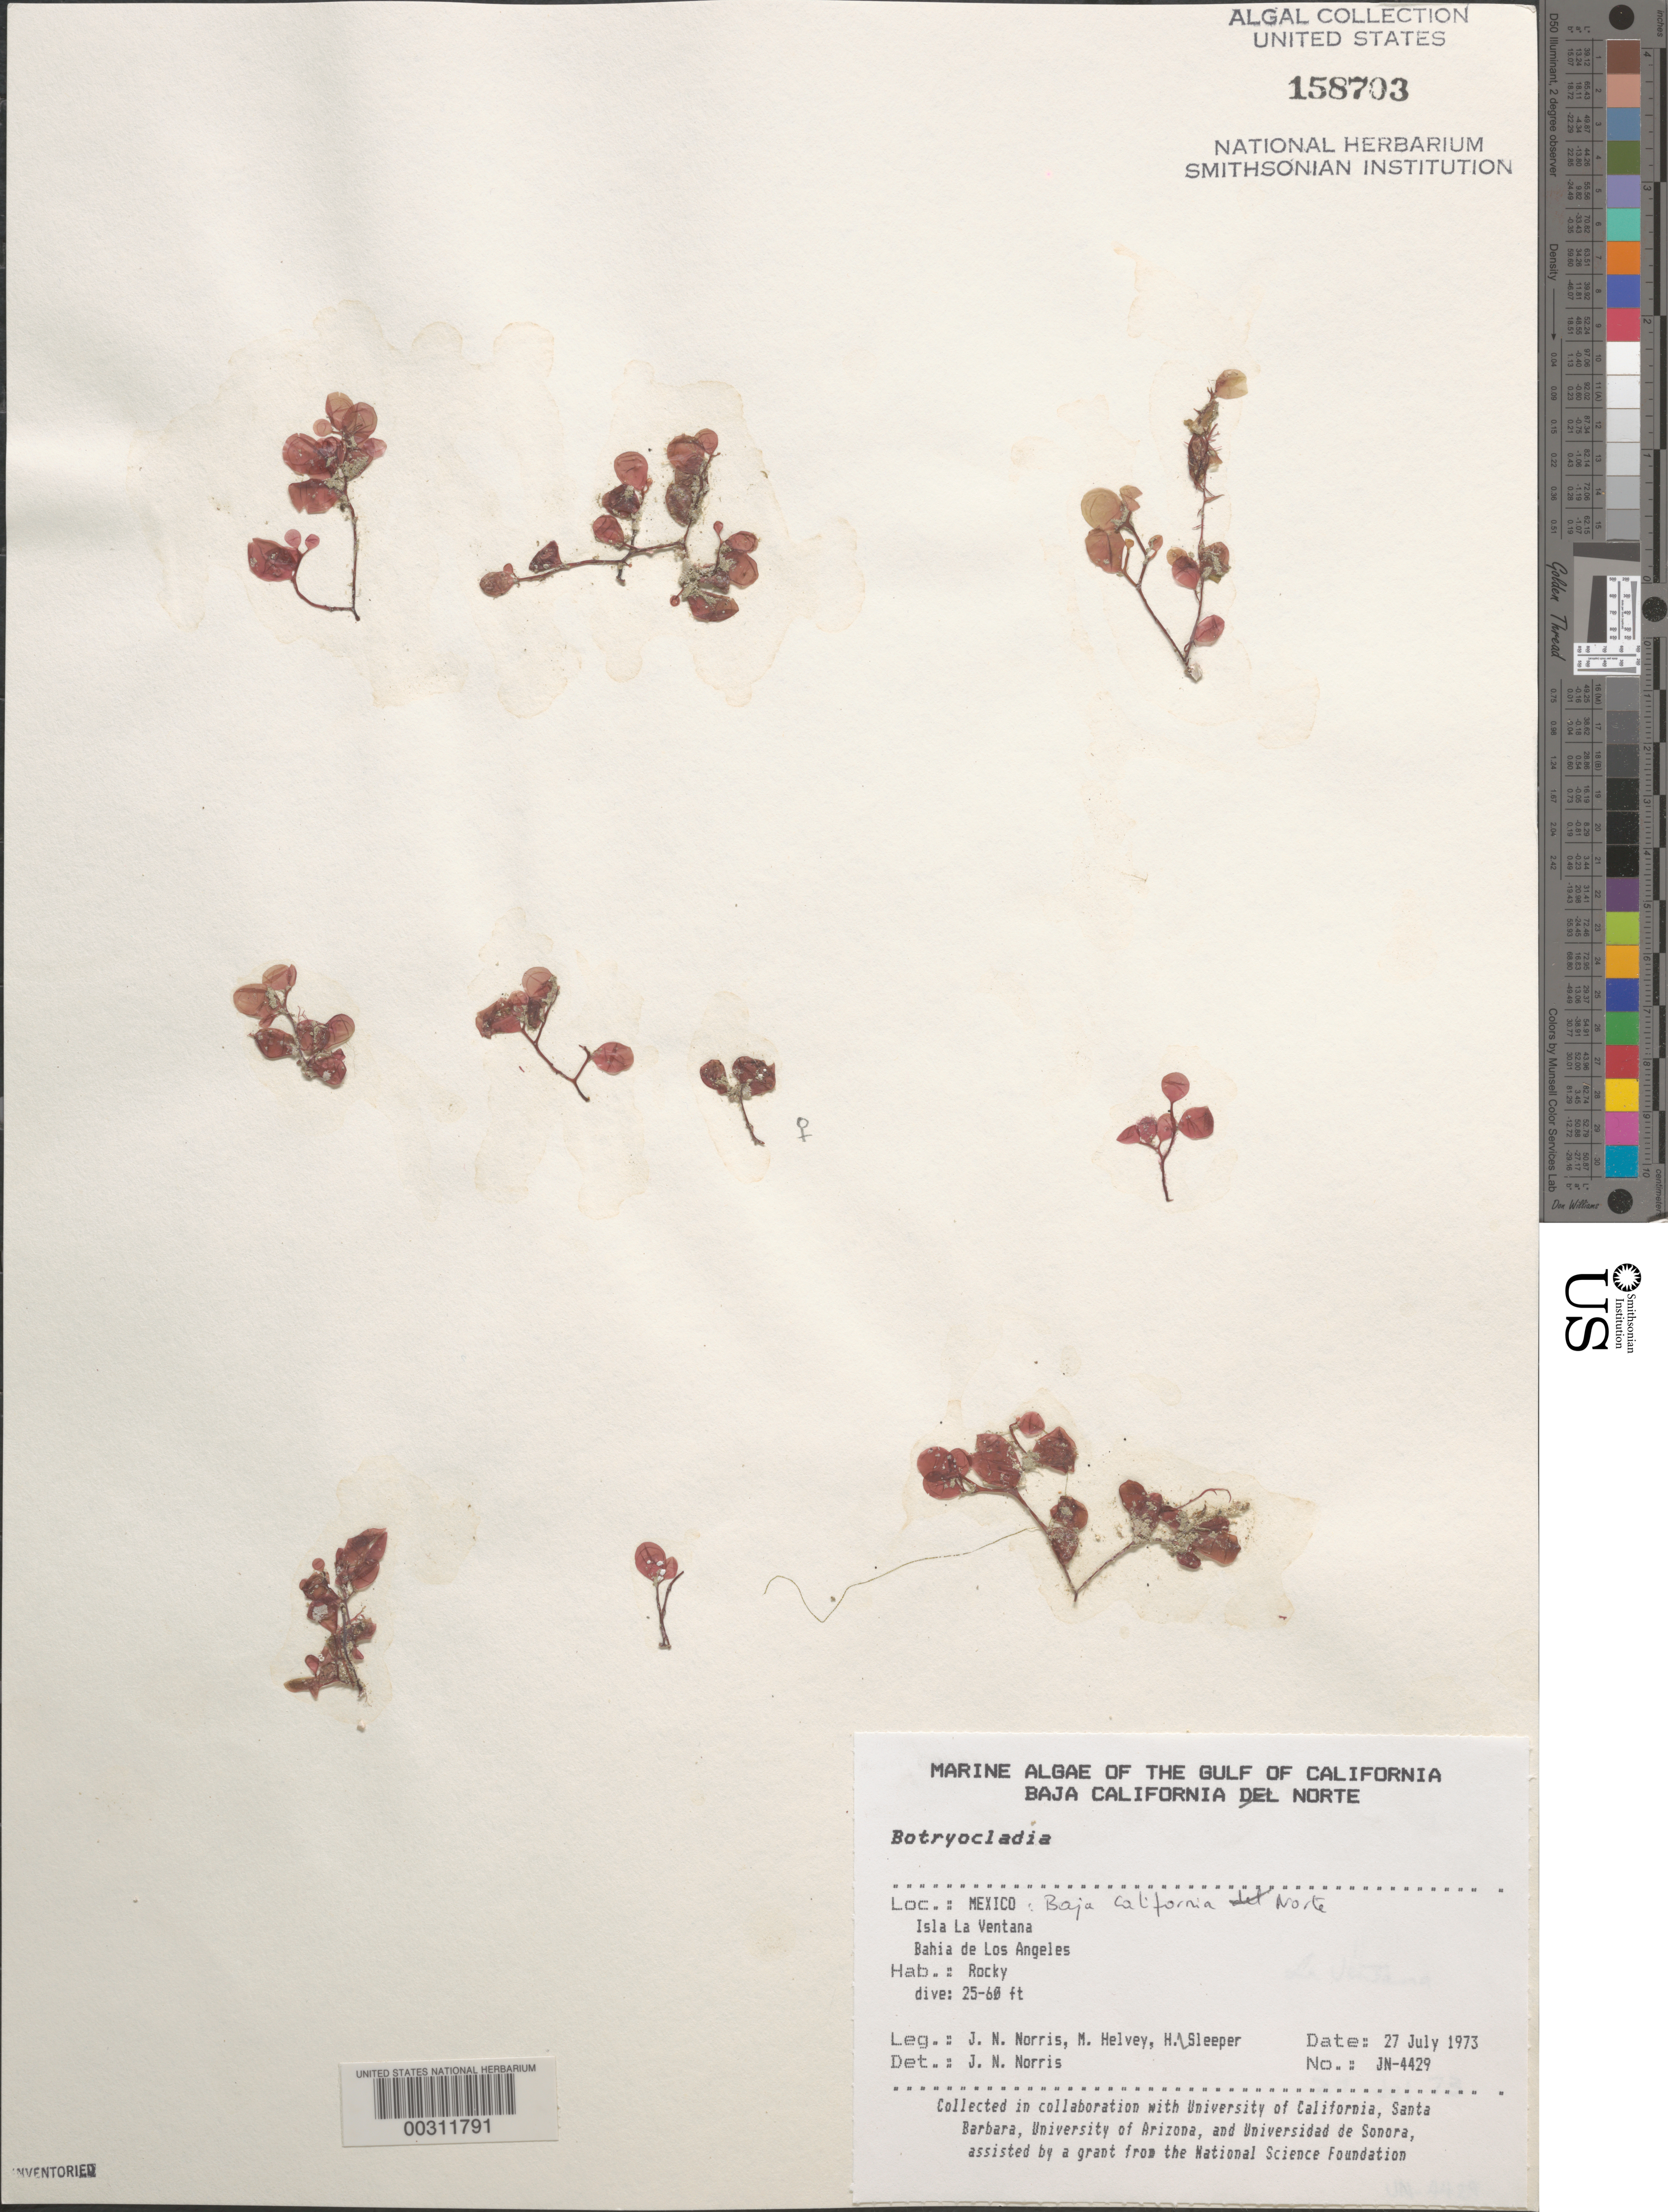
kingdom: Plantae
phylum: Rhodophyta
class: Florideophyceae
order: Rhodymeniales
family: Rhodymeniaceae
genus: Botryocladia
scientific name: Botryocladia sp.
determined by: Norris, James N.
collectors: J. N. Norris, M. Helvey & H. Sleeper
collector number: JN-4429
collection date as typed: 27 Jul 1973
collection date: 1973-07-27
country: Mexico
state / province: Baja California Norte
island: Isla la Ventana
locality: Bahia de Los Angeles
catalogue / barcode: US 158703